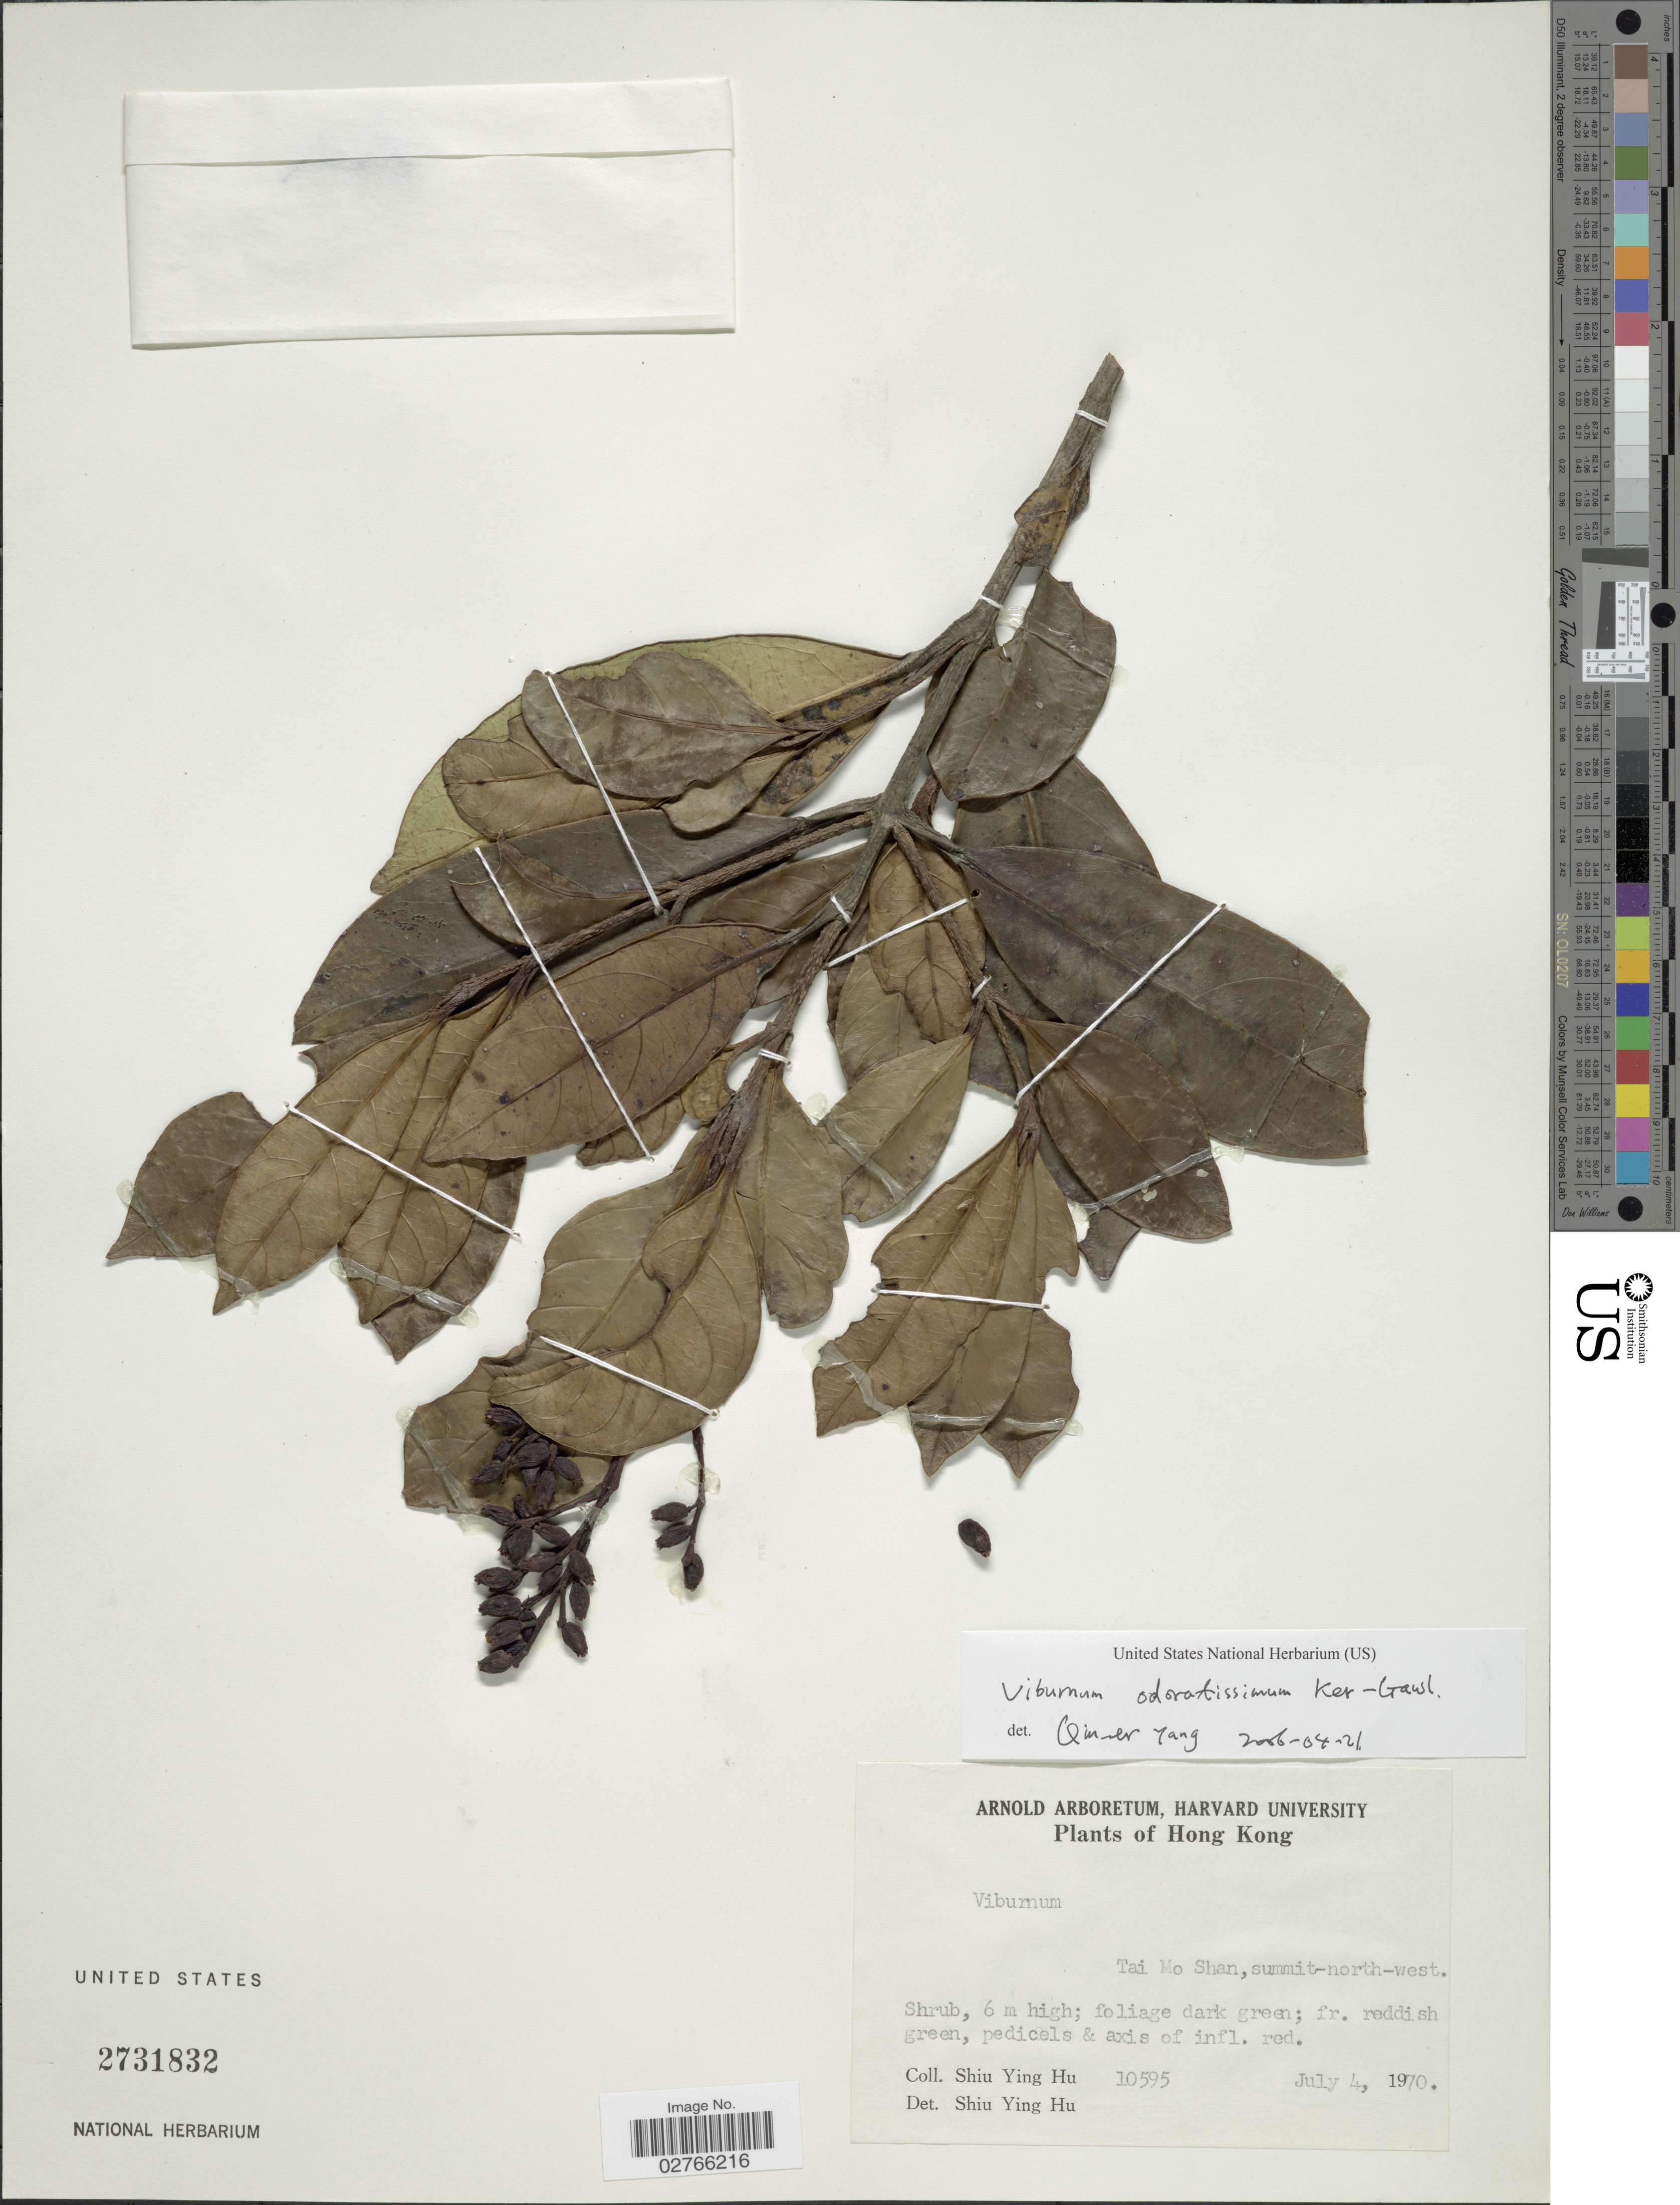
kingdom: Plantae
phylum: Tracheophyta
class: Magnoliopsida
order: Dipsacales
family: Viburnaceae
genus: Viburnum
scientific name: Viburnum odoratissimum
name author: Ker Gawl.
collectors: S. Y. Hu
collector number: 10595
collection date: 1970-07-04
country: China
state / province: Hong Kong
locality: Tai Mo Shan, summit-north-west.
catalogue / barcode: US 2731832